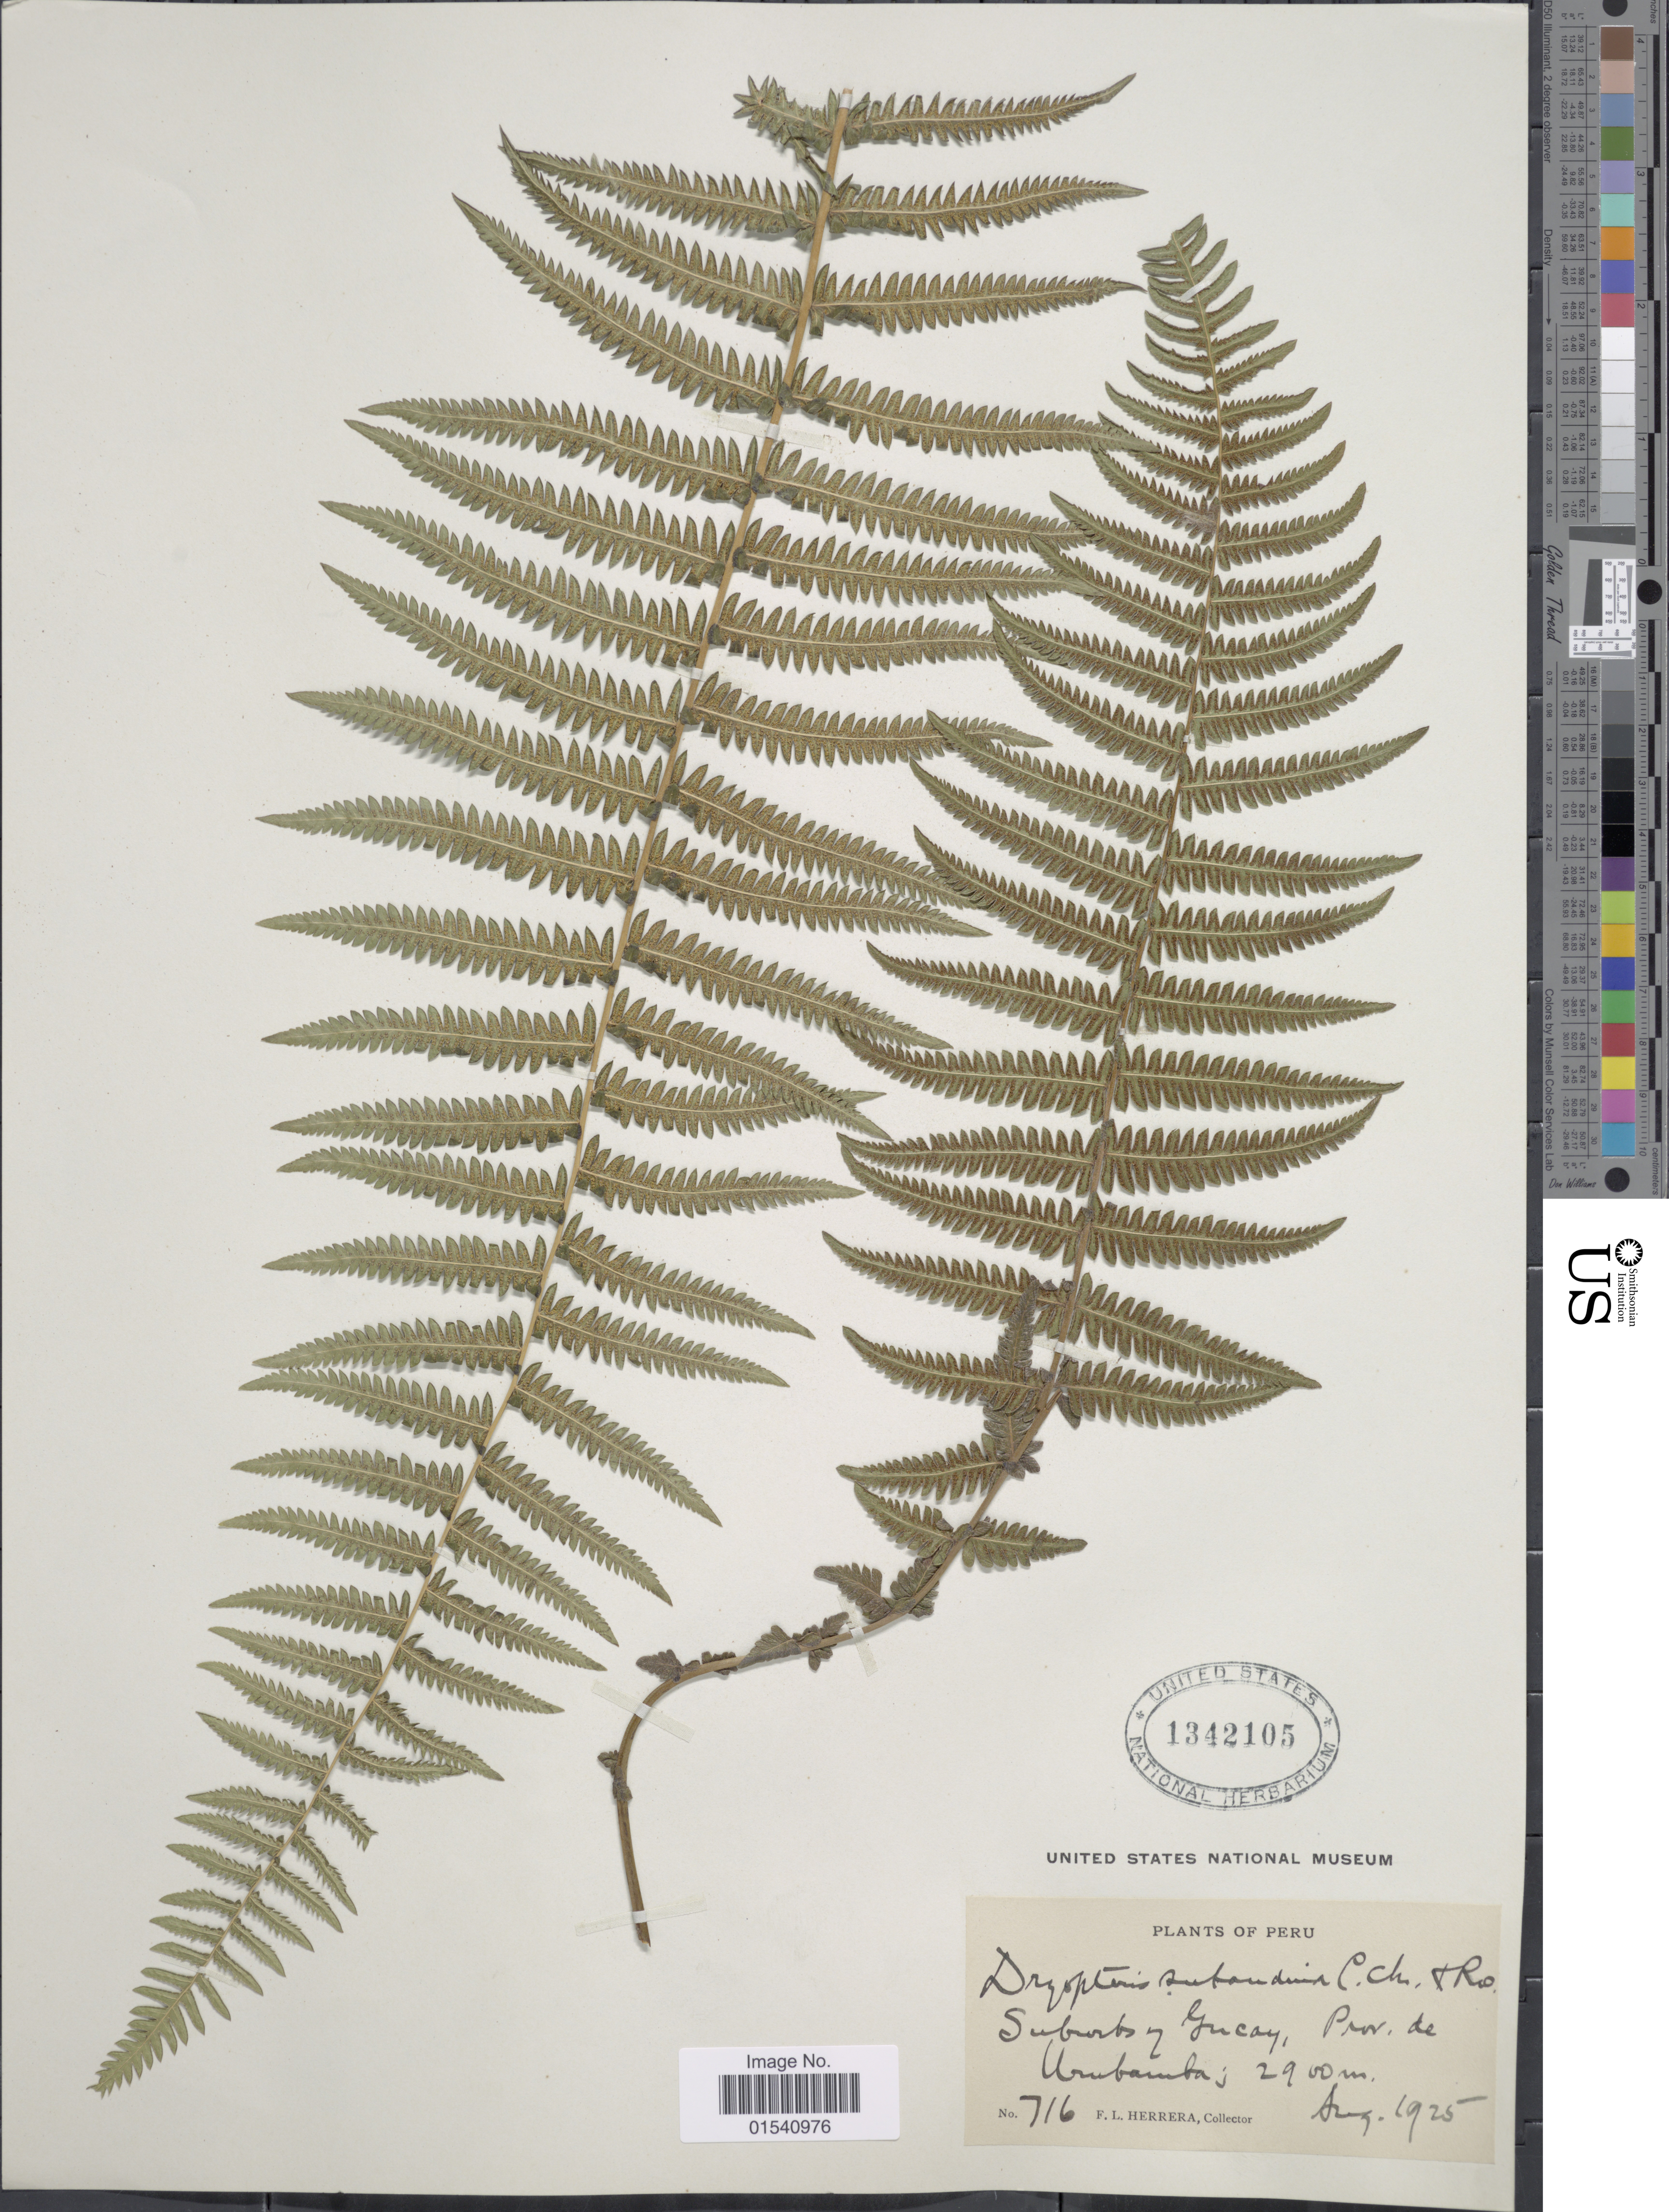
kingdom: Plantae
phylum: Tracheophyta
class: Polypodiopsida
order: Polypodiales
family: Thelypteridaceae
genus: Amauropelta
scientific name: Amauropelta rufa (Poir.) comb. nov., ined 2015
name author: (Poir.)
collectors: F. L. Herrera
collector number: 716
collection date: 1925-08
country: Peru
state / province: Cusco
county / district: Urubamba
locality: Suburbos of Yucay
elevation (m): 2900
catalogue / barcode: US 1342105